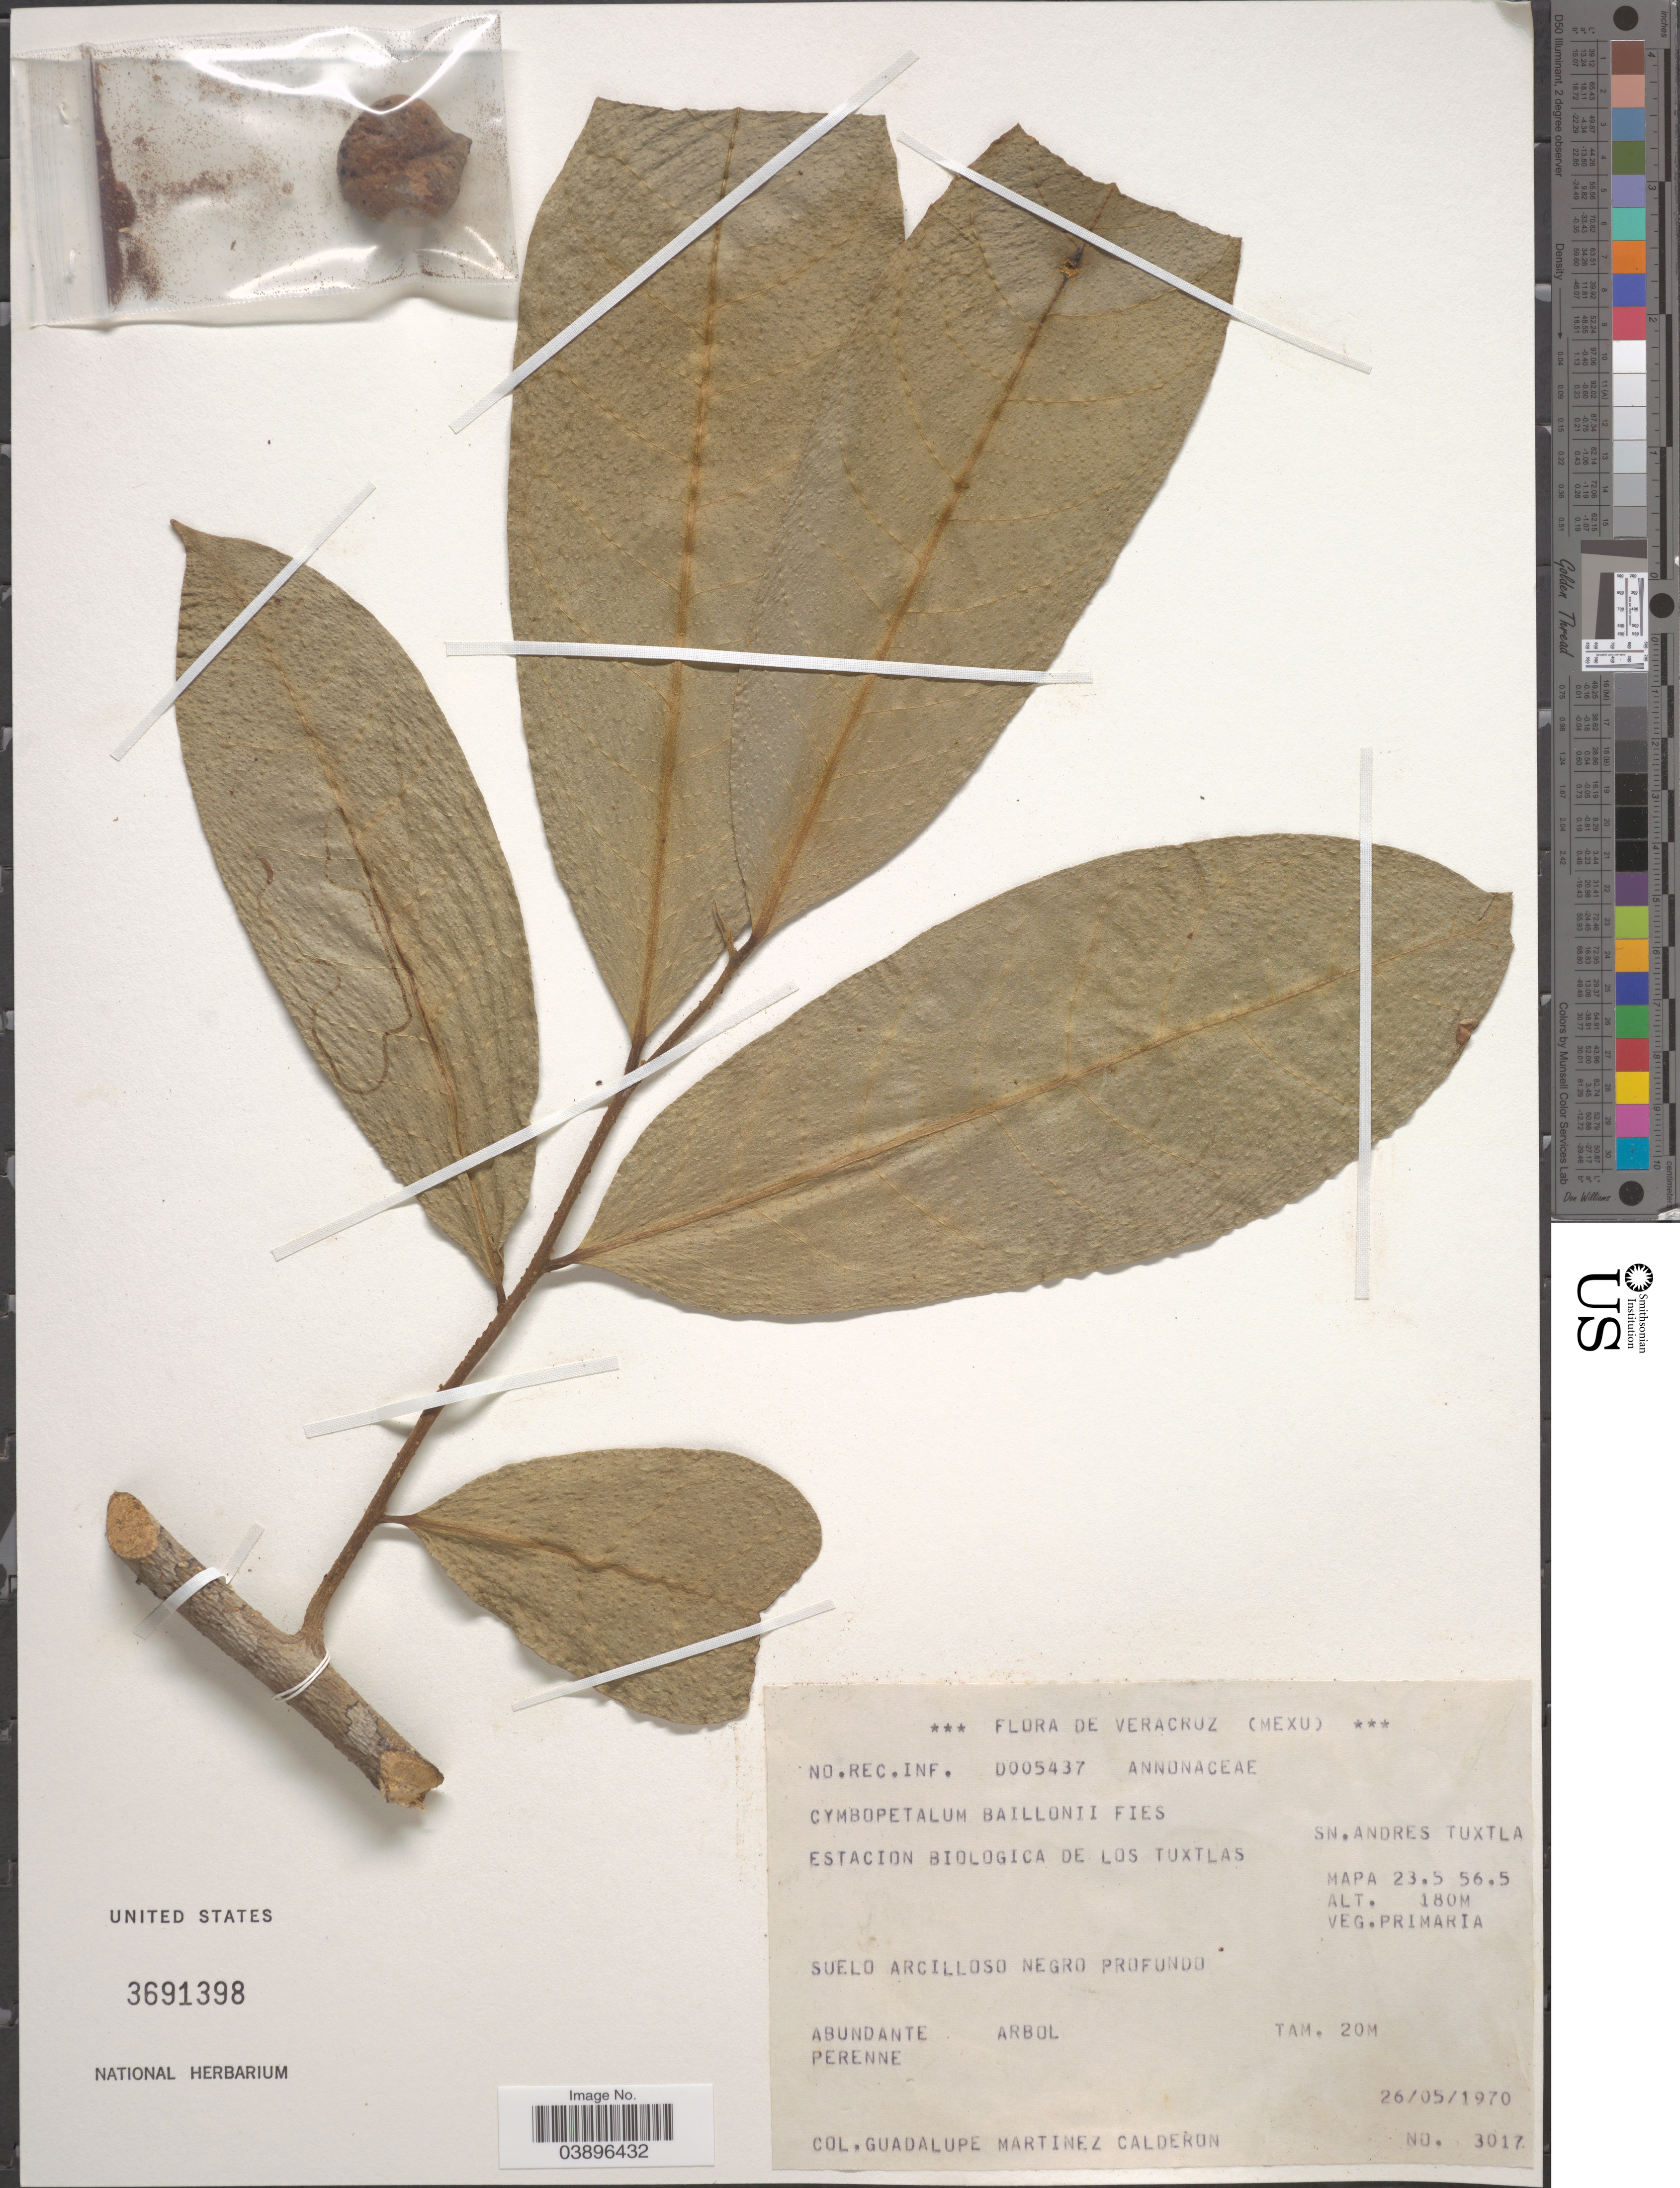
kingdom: Plantae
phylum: Tracheophyta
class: Magnoliopsida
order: Magnoliales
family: Annonaceae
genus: Cymbopetalum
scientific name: Cymbopetalum baillonii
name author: R.E. Fr.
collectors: G. Martinez-C.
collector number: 3017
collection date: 1970-05-26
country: Mexico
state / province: Veracruz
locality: Veracruz. Estacion Biologica de los Tuxtlas. Sn. Andres Tuxtla. MAPA 23.5 56.5.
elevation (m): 180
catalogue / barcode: US 3691398